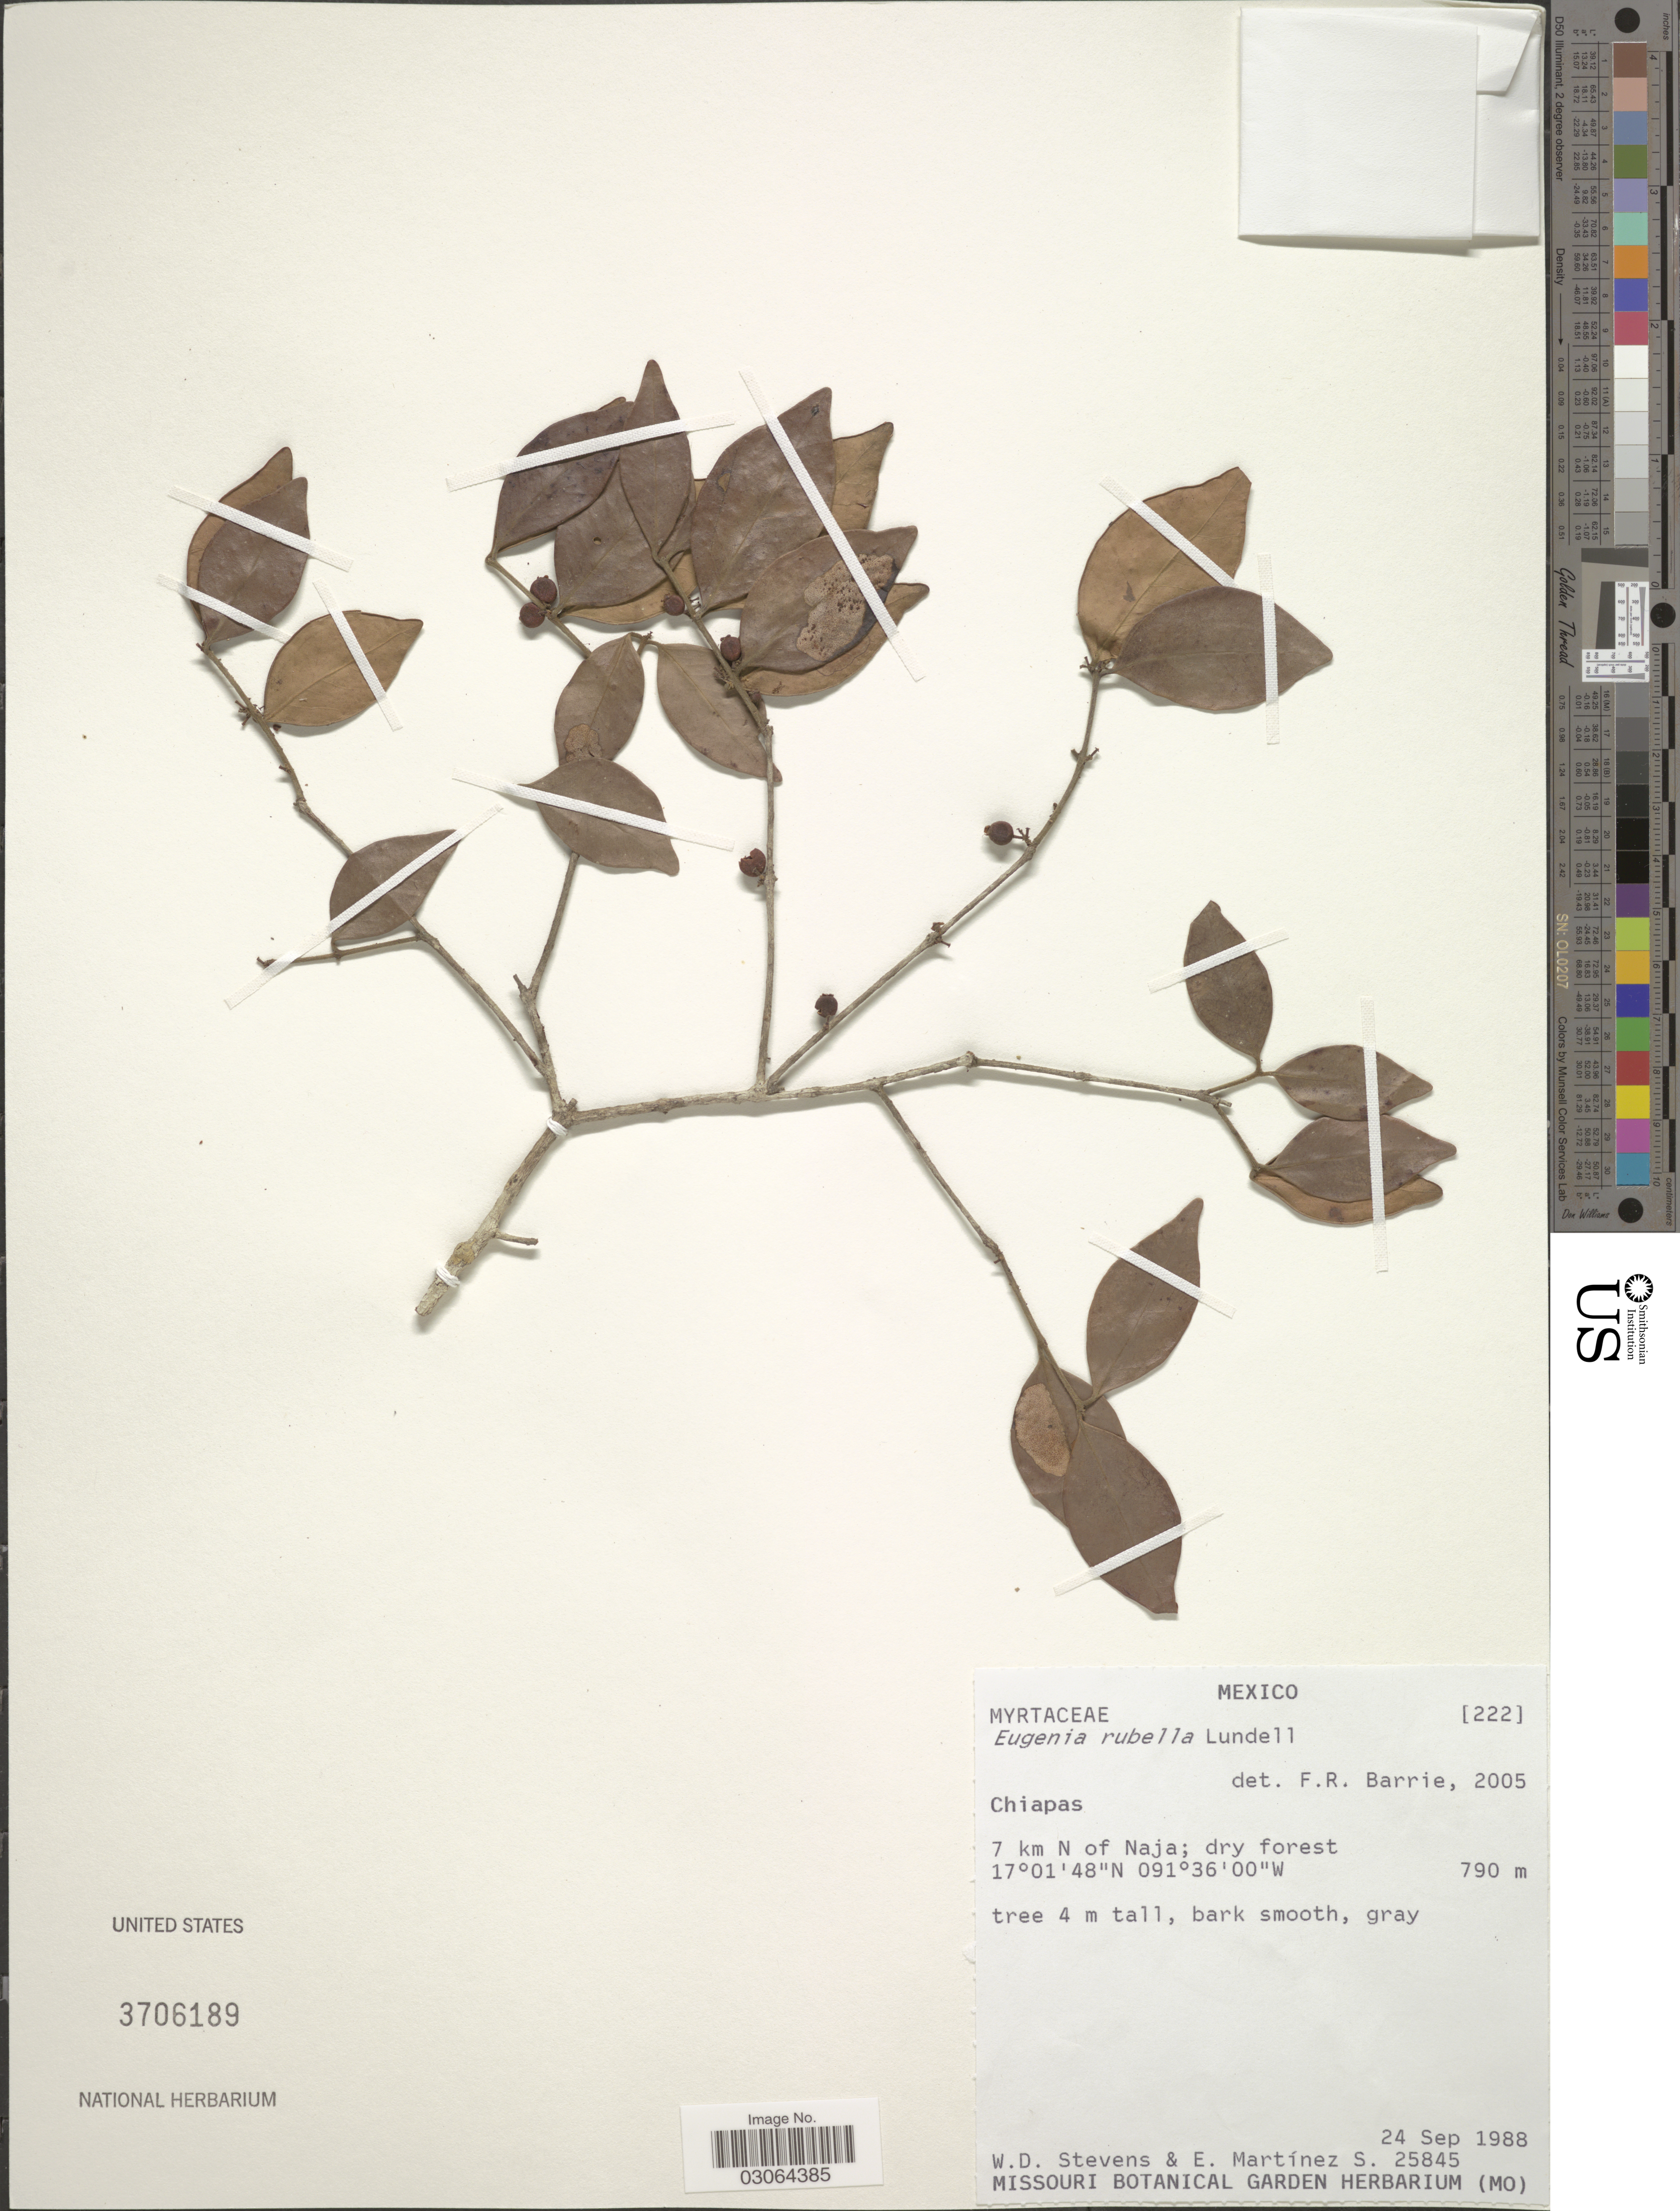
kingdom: Plantae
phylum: Tracheophyta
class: Magnoliopsida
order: Myrtales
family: Myrtaceae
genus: Eugenia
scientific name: Eugenia rubella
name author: Lundell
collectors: W. D. Stevens & E. M. Martínez S.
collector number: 25845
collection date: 1988-09-24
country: Mexico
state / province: Chiapas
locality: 7 km N of Naja.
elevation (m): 790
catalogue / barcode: US 3706189